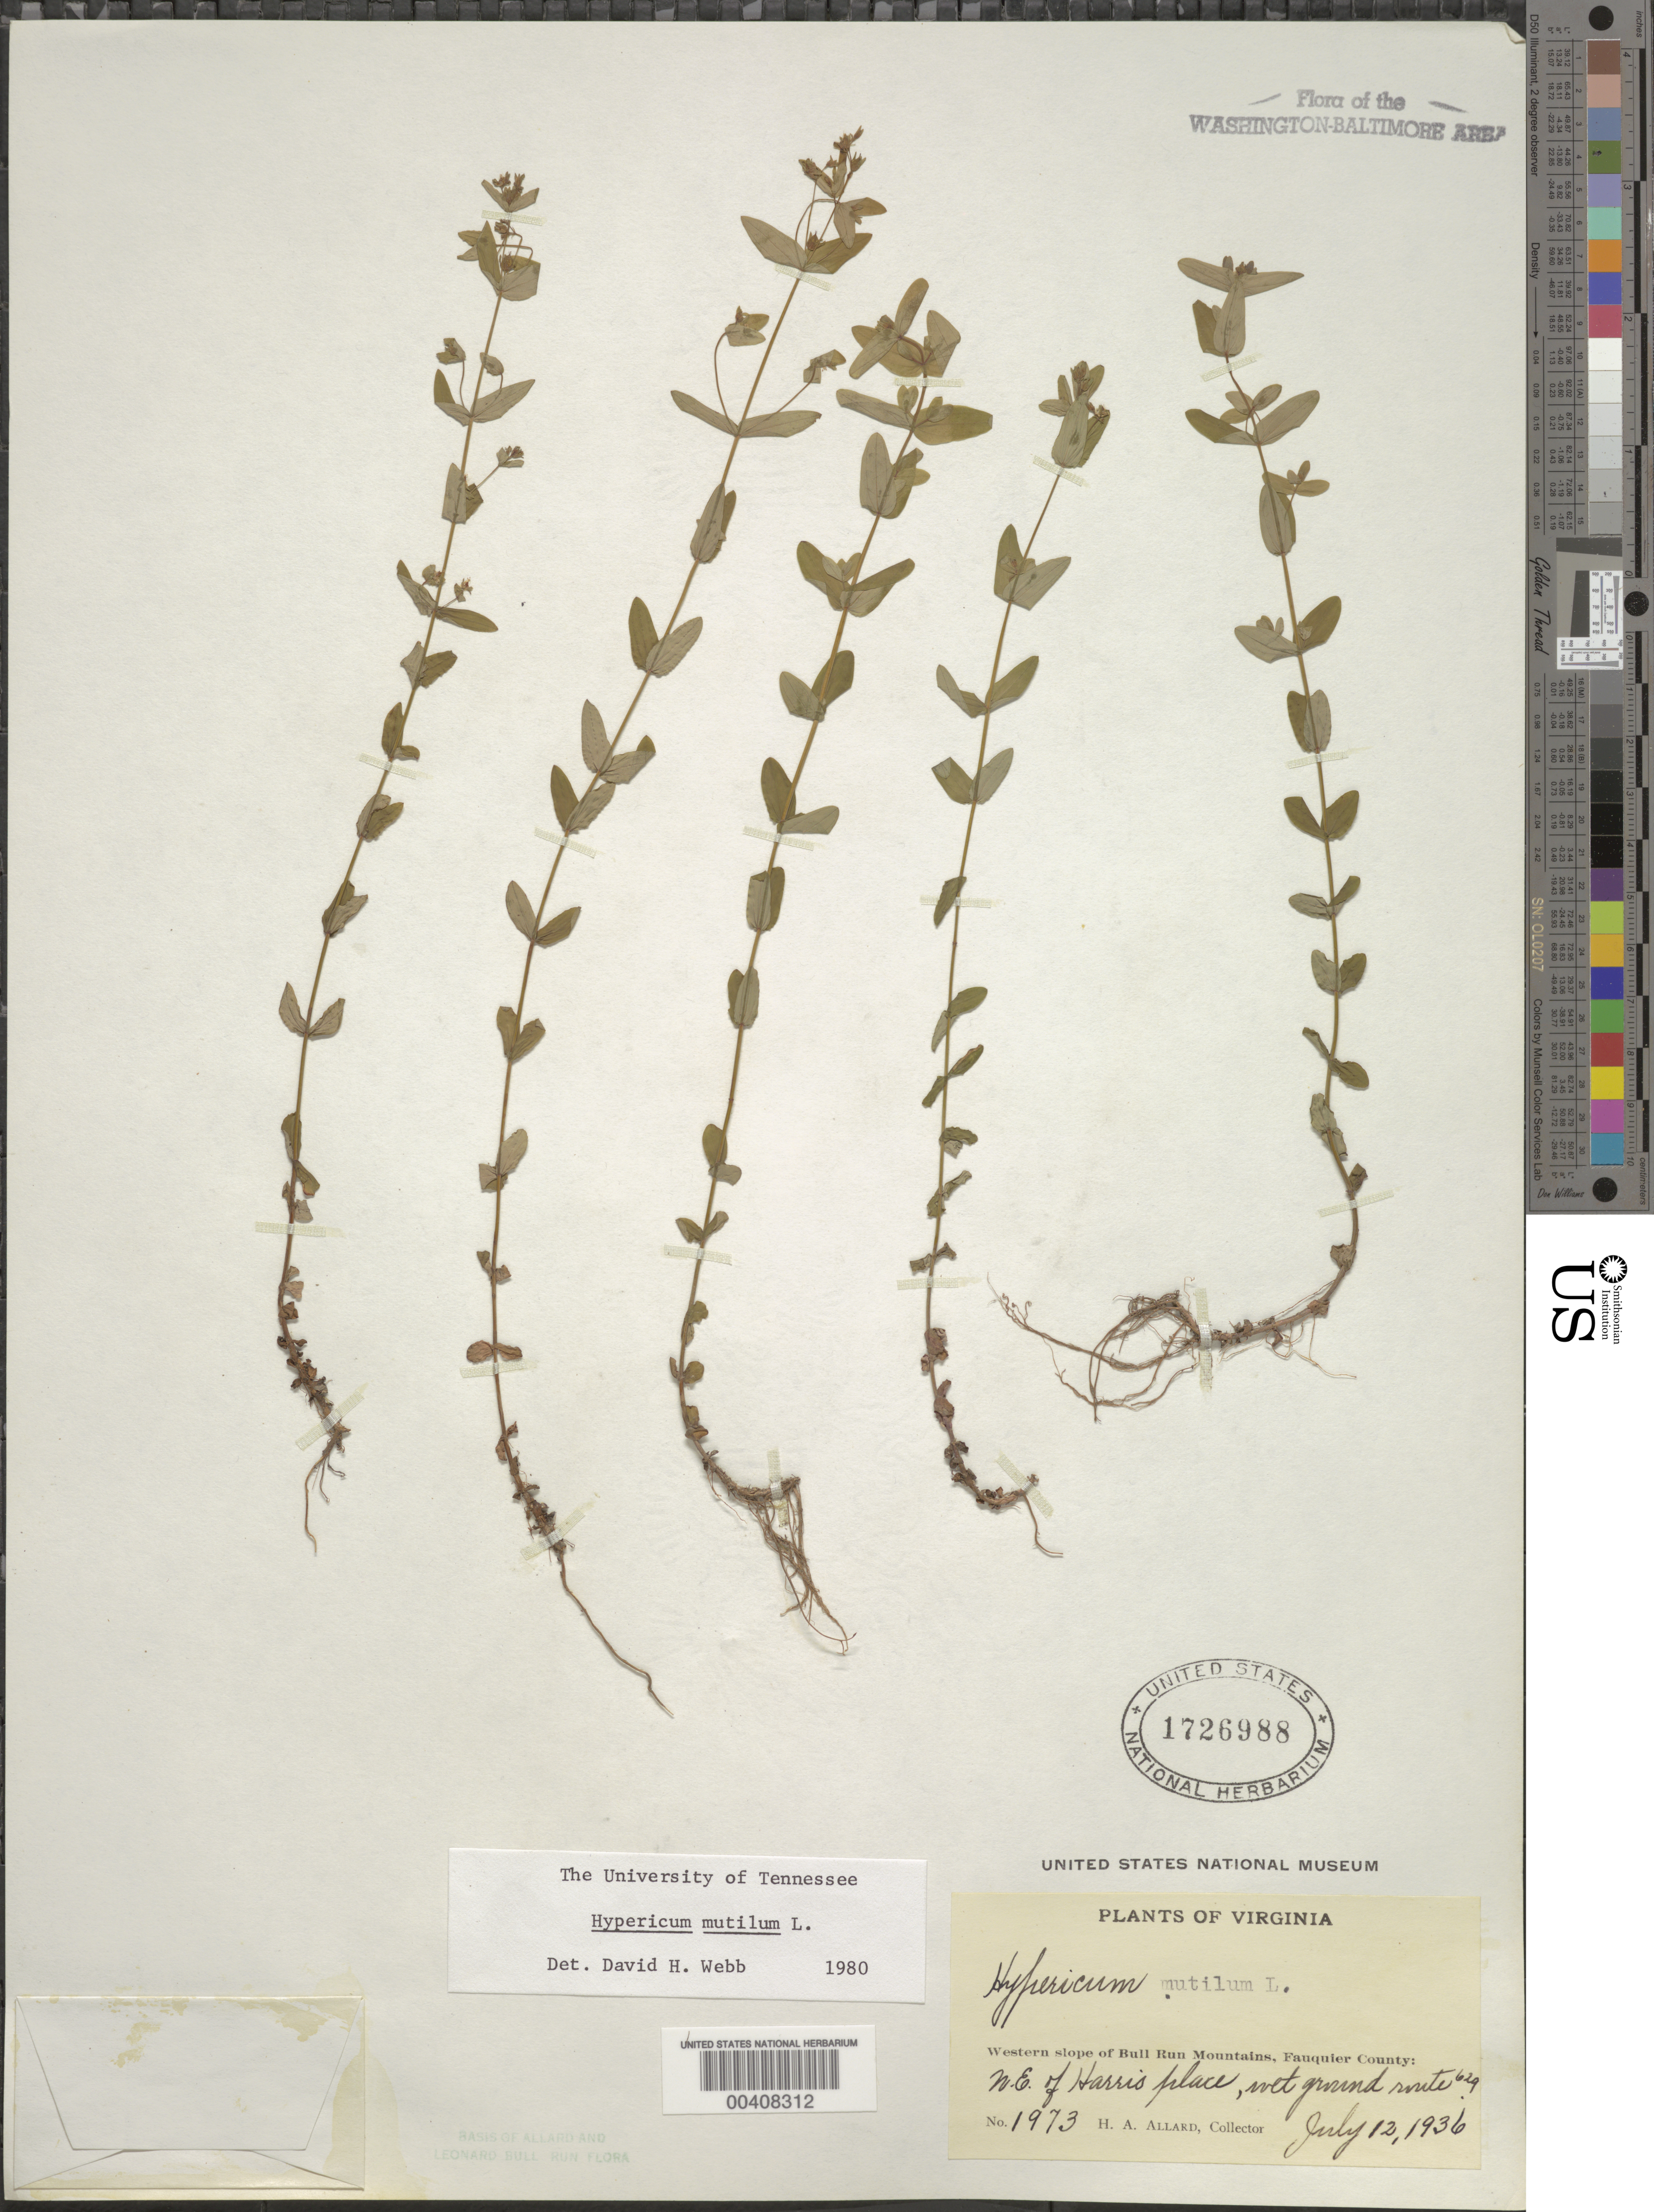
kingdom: Plantae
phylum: Tracheophyta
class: Magnoliopsida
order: Malpighiales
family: Hypericaceae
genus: Hypericum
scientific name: Hypericum mutilum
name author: L.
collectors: H. A. Allard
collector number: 1973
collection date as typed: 12 Jul 1936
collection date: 1936-07-12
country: United States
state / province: Virginia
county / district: Fauquier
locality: NE of Harris place, Rt. 629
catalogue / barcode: US 1726988